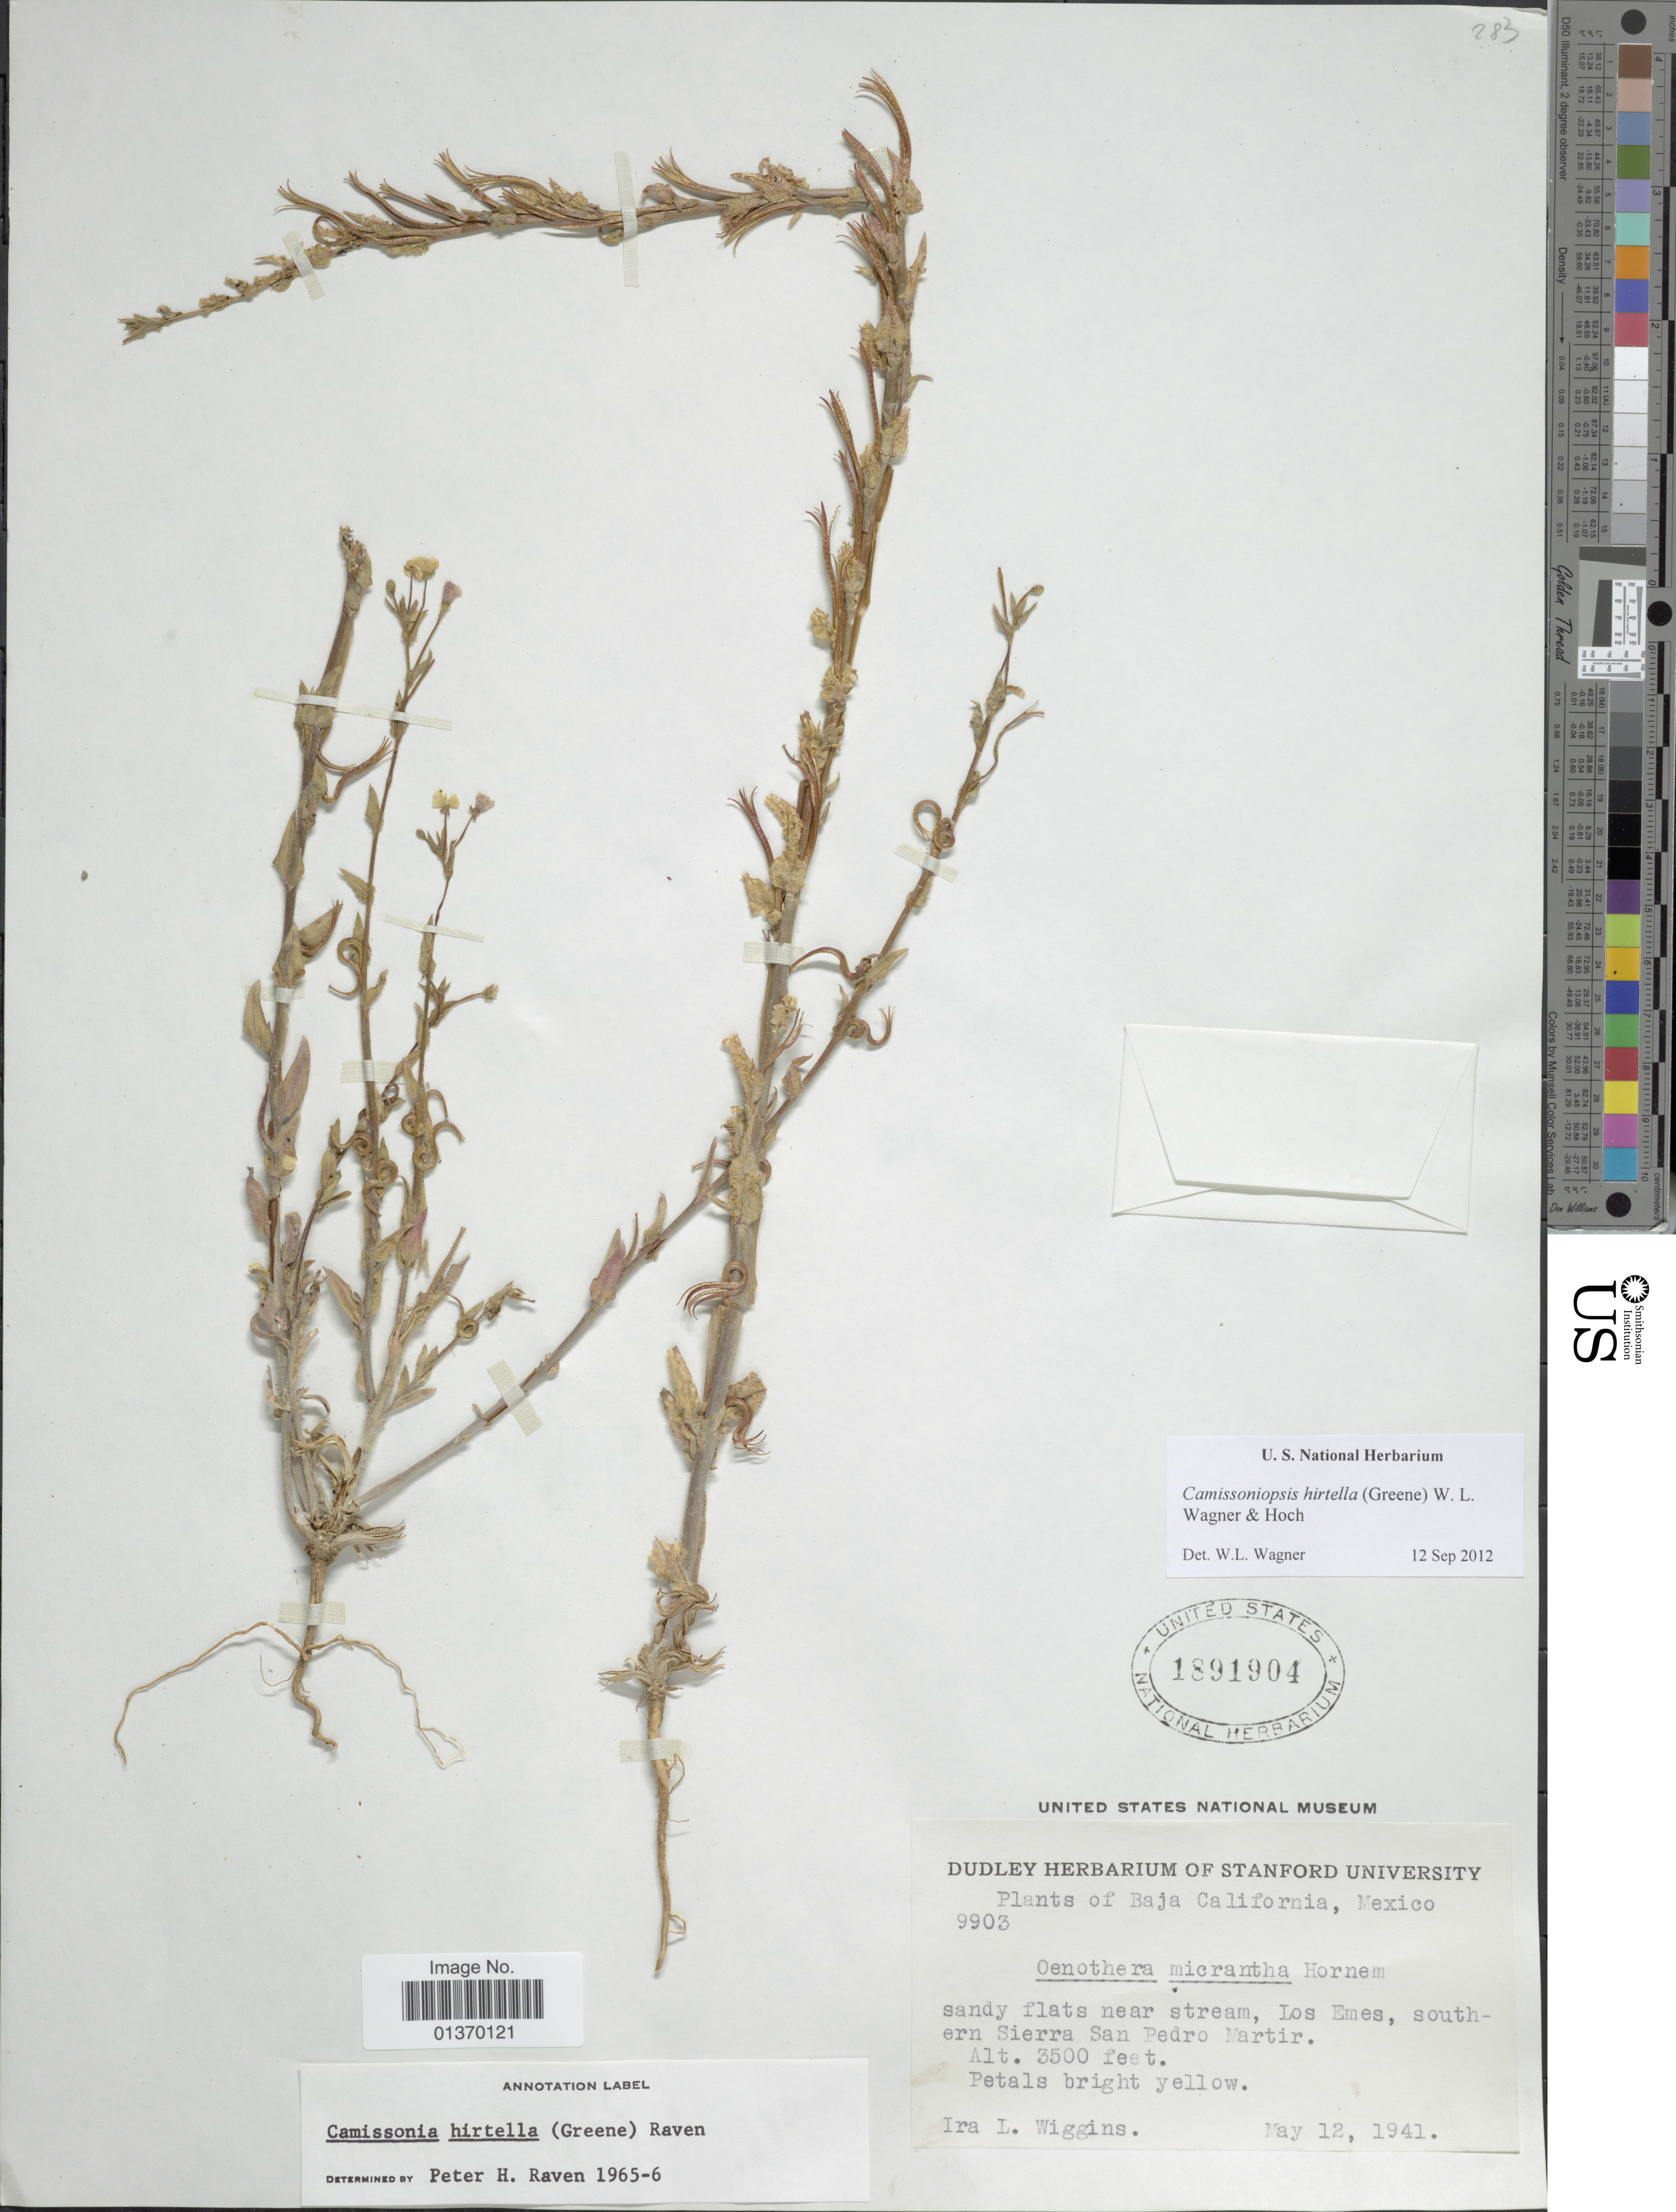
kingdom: Plantae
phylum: Tracheophyta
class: Magnoliopsida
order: Myrtales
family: Onagraceae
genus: Camissoniopsis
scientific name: Camissoniopsis hirtella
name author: (Greene) W.L. Wagner & Hoch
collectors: I. L. Wiggins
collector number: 9903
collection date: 1941-05-12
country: Mexico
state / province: Baja California Norte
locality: Los Emes, southern Sierra San Pedro Martir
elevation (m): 1067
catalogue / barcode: US 1891904